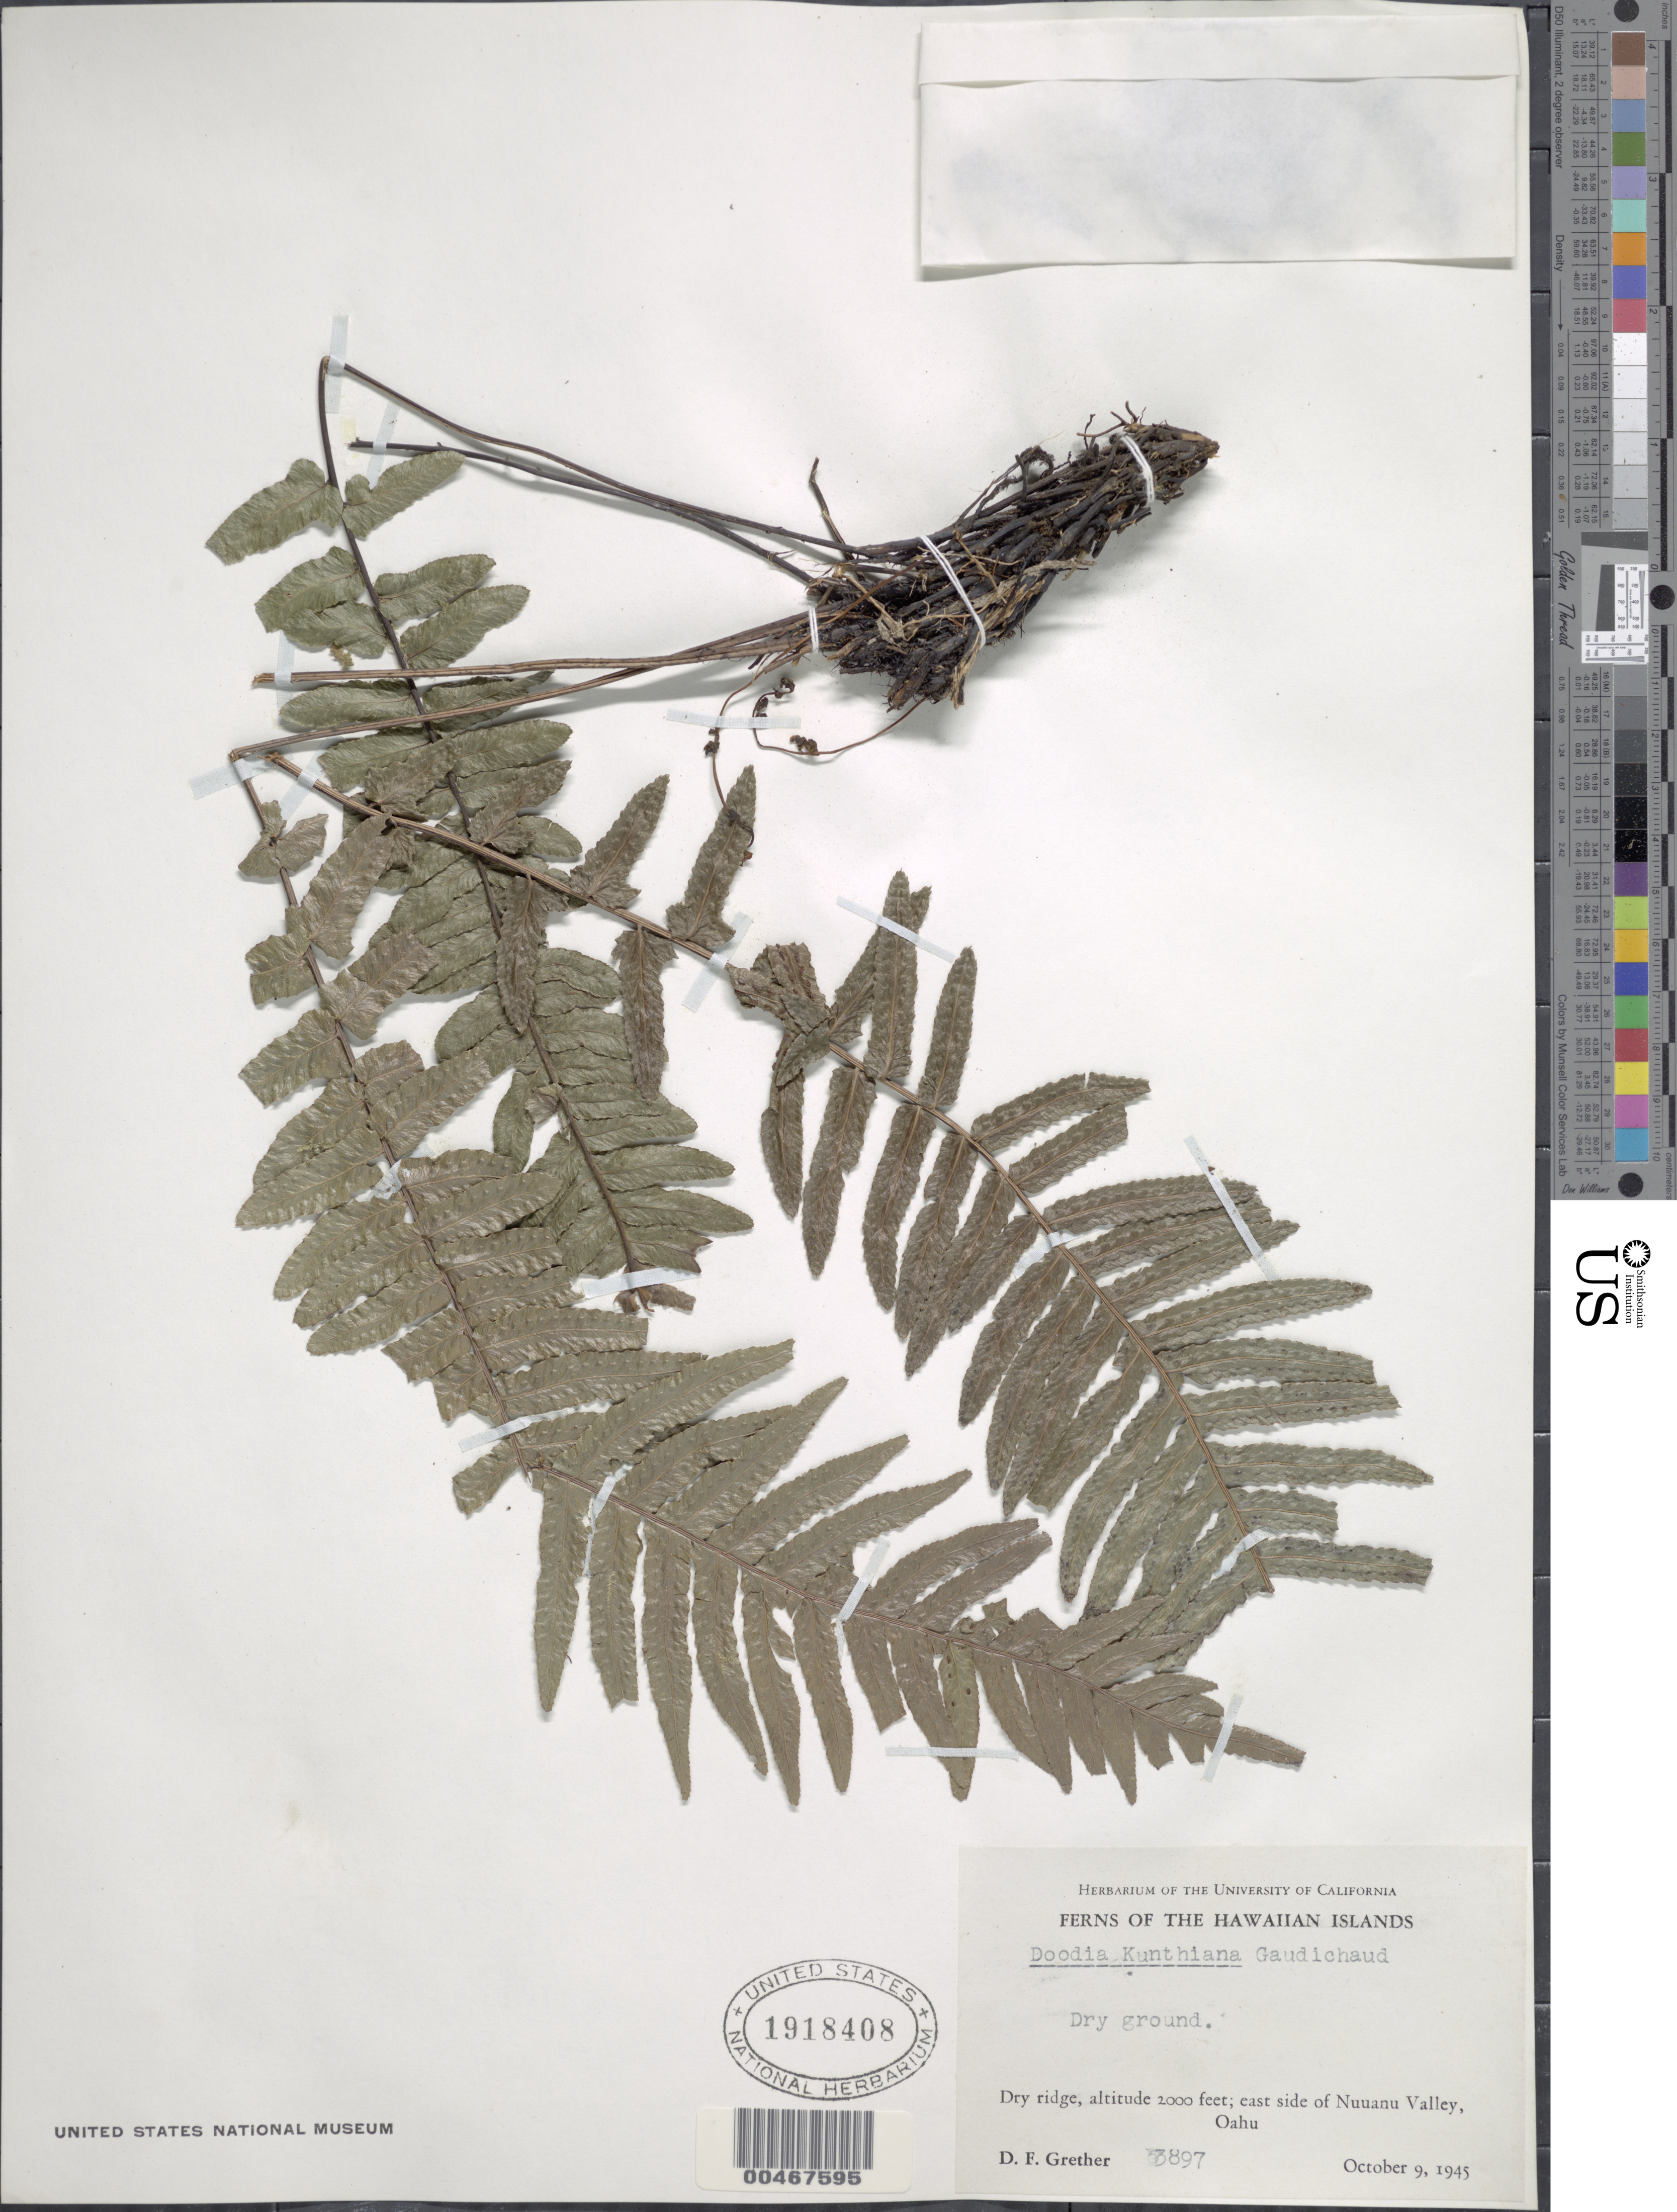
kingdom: Plantae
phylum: Tracheophyta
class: Polypodiopsida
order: Polypodiales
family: Blechnaceae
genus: Doodia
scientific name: Doodia kunthiana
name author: Gaudich.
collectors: D. F. Grether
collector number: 3897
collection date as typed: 9 Oct 1945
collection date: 1945-10-09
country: United States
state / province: Hawaii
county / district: Honolulu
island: Oahu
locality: E side of Nuuanu Valley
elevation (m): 610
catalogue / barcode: US 1918408